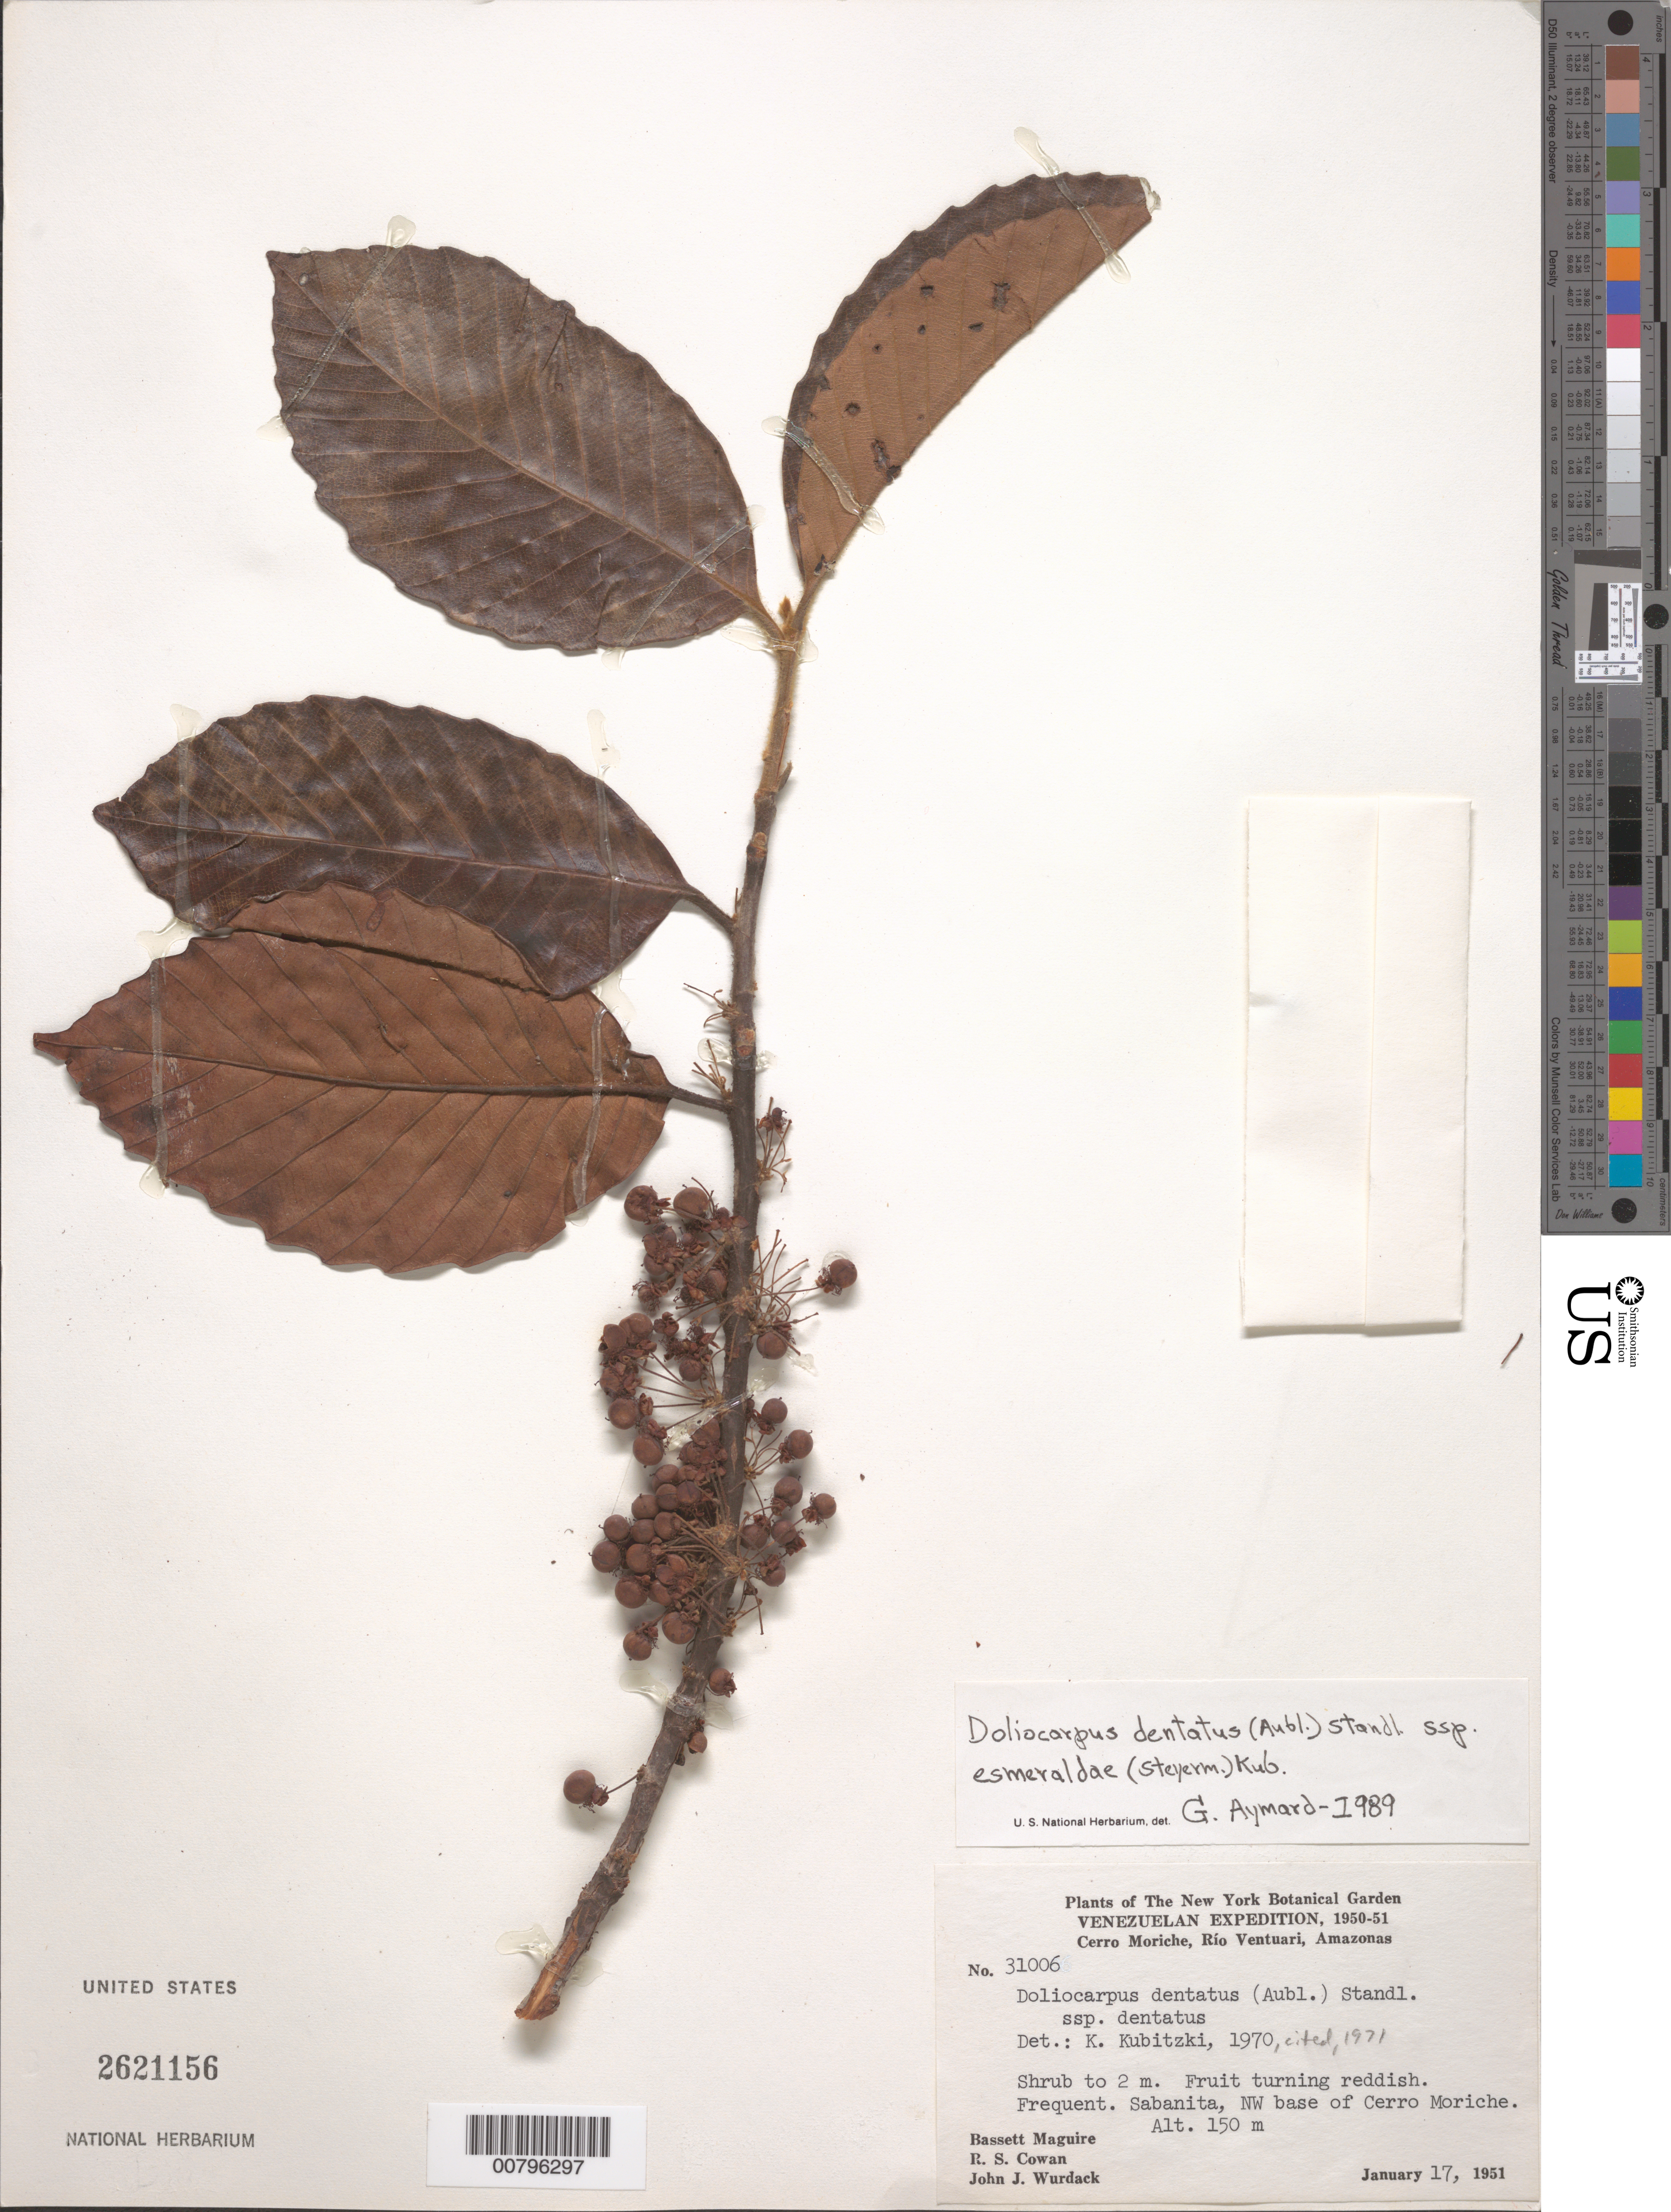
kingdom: Plantae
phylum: Tracheophyta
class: Magnoliopsida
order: Dilleniales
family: Dilleniaceae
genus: Doliocarpus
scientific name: Doliocarpus dentatus subsp. esmeraldae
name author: (Steyerm.) Kubitzki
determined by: Aymard C., G. A., (PORT), Univ. Nac. Exp. de los Llanos Ezequiel Zamora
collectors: B. Maguire, R. S. Cowan & J. J. Wurdack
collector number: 31006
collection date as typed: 17-Jan-51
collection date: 1951-01-17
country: Venezuela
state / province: Amazonas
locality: Cerro Moriche, Río Ventuari, NW base of Cerro Moriche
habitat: Sabanita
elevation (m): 150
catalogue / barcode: US 2621156